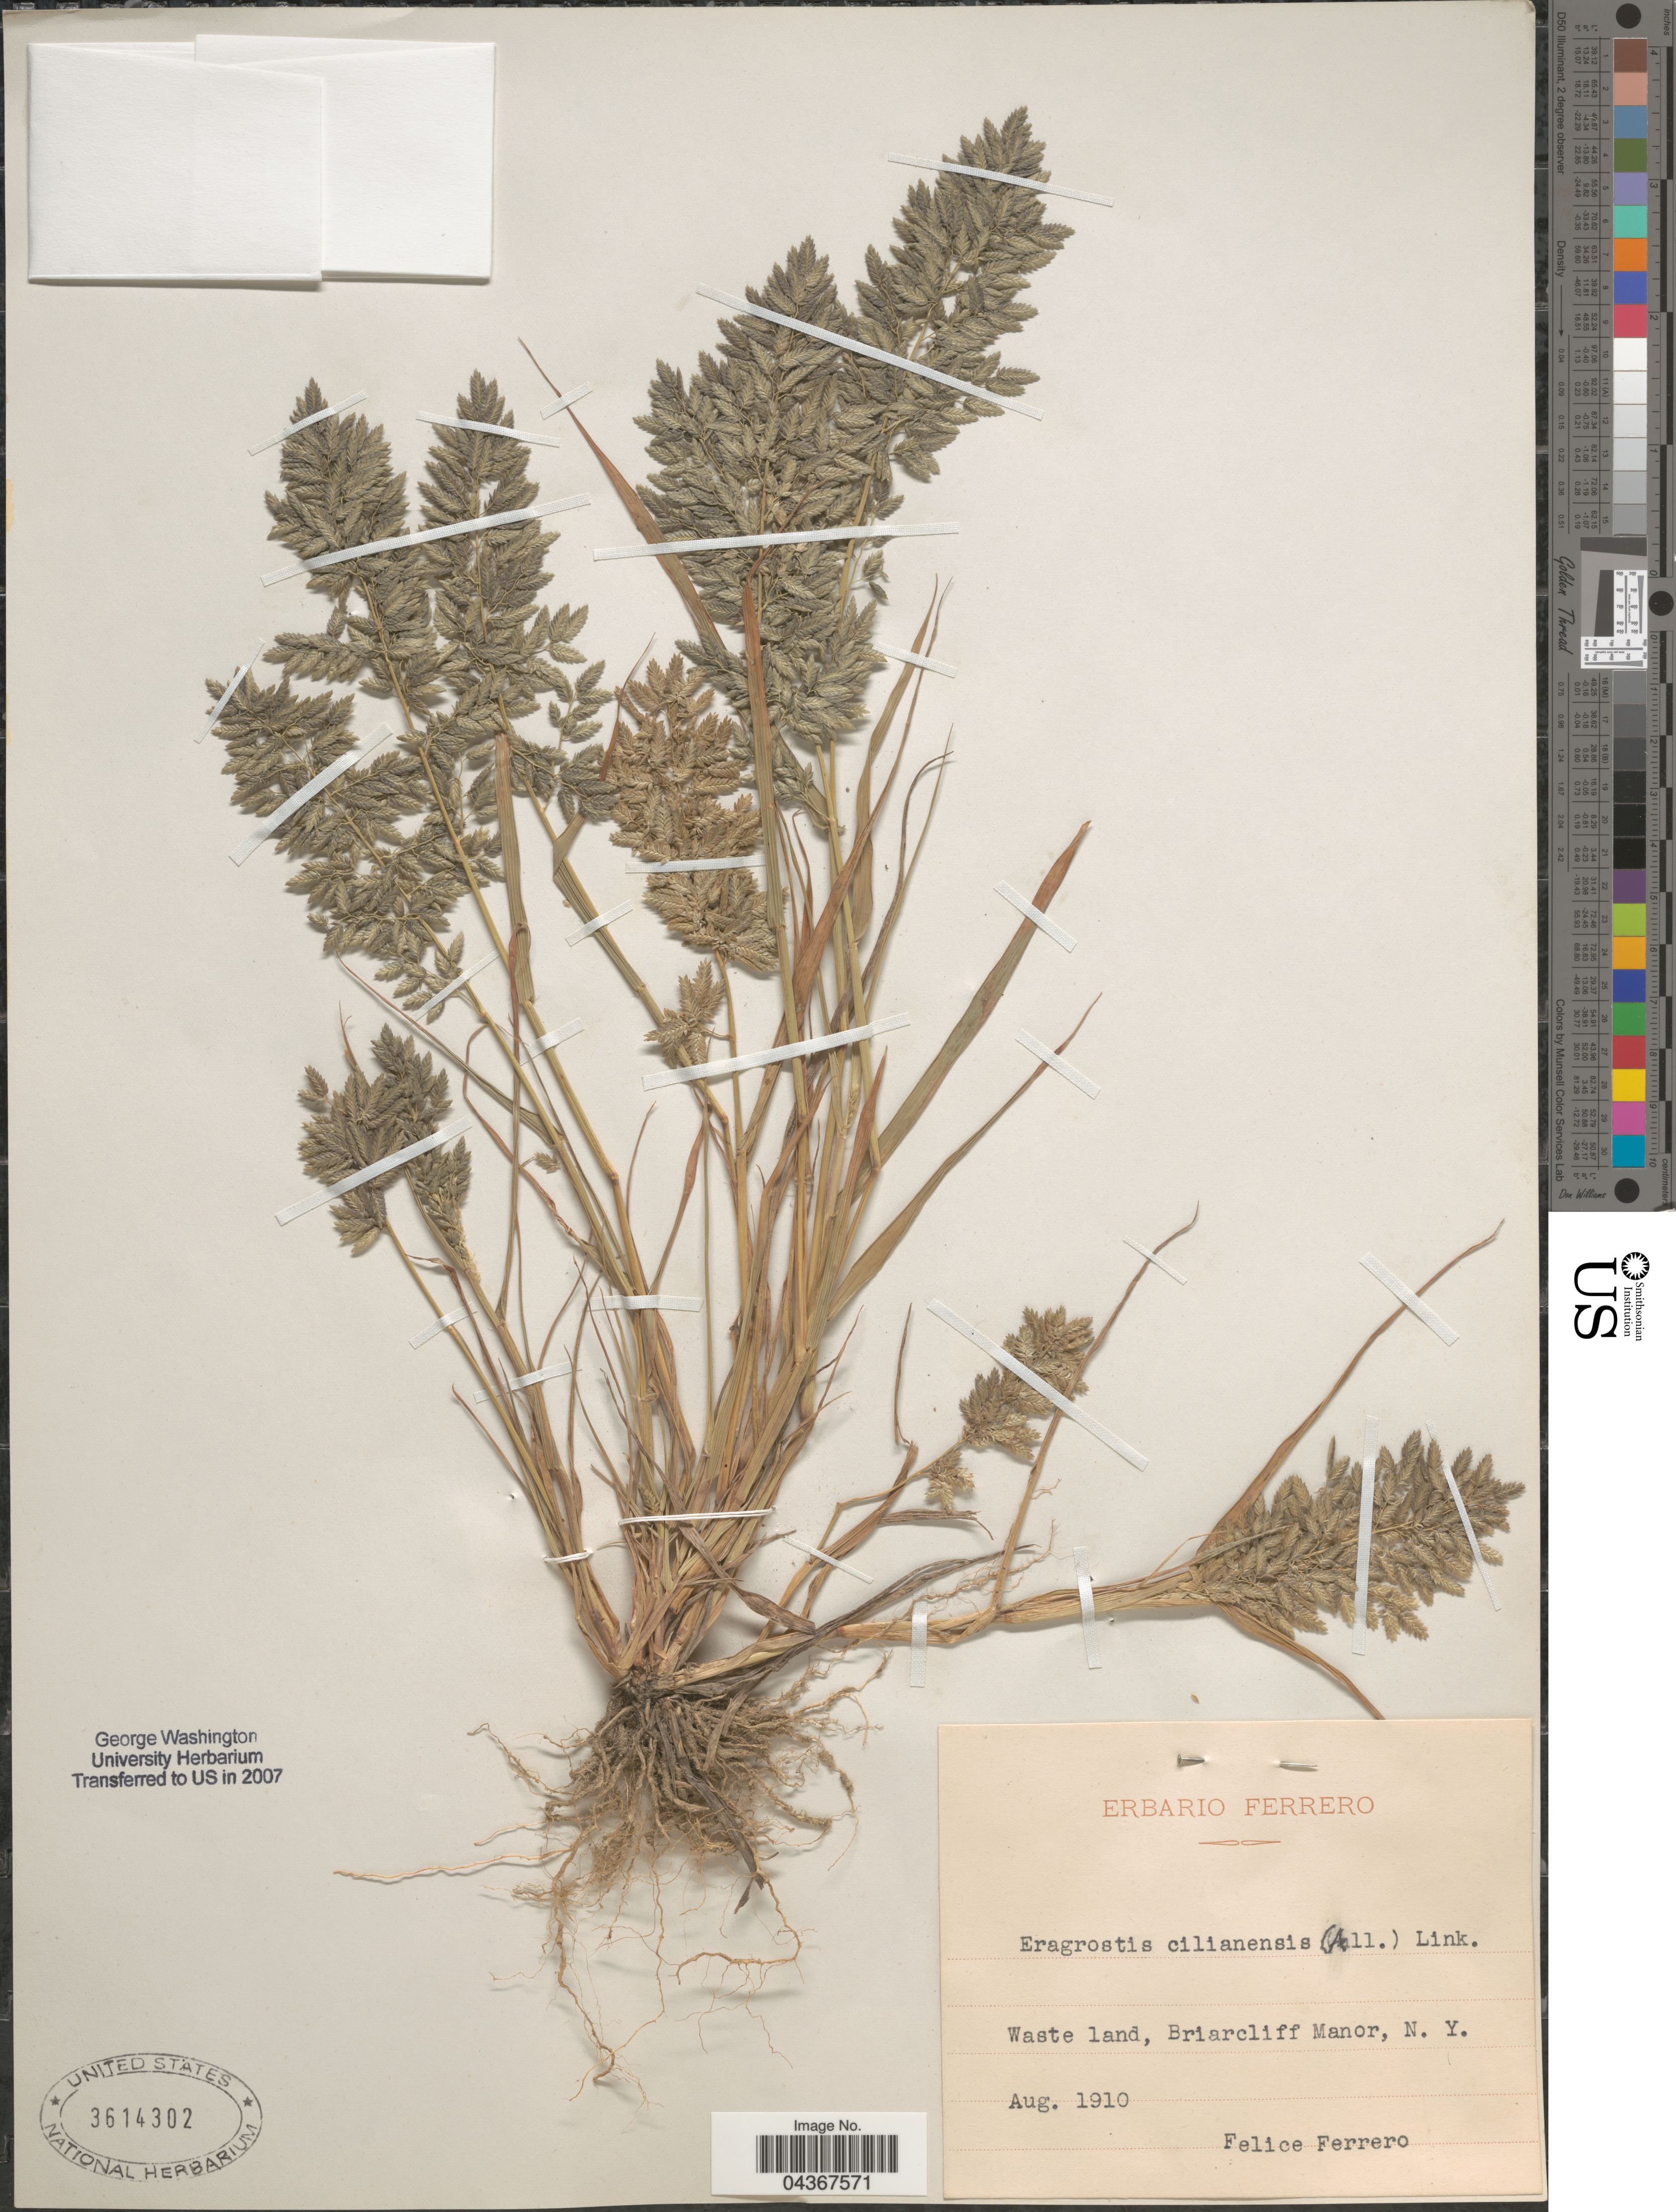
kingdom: Plantae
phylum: Tracheophyta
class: Liliopsida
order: Poales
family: Poaceae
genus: Eragrostis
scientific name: Eragrostis cilianensis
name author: (Bellardi) Vignolo ex Janch.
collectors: F. Ferrero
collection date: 1910-08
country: United States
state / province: New York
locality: Briarcliff Manor.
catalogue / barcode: US 3614302